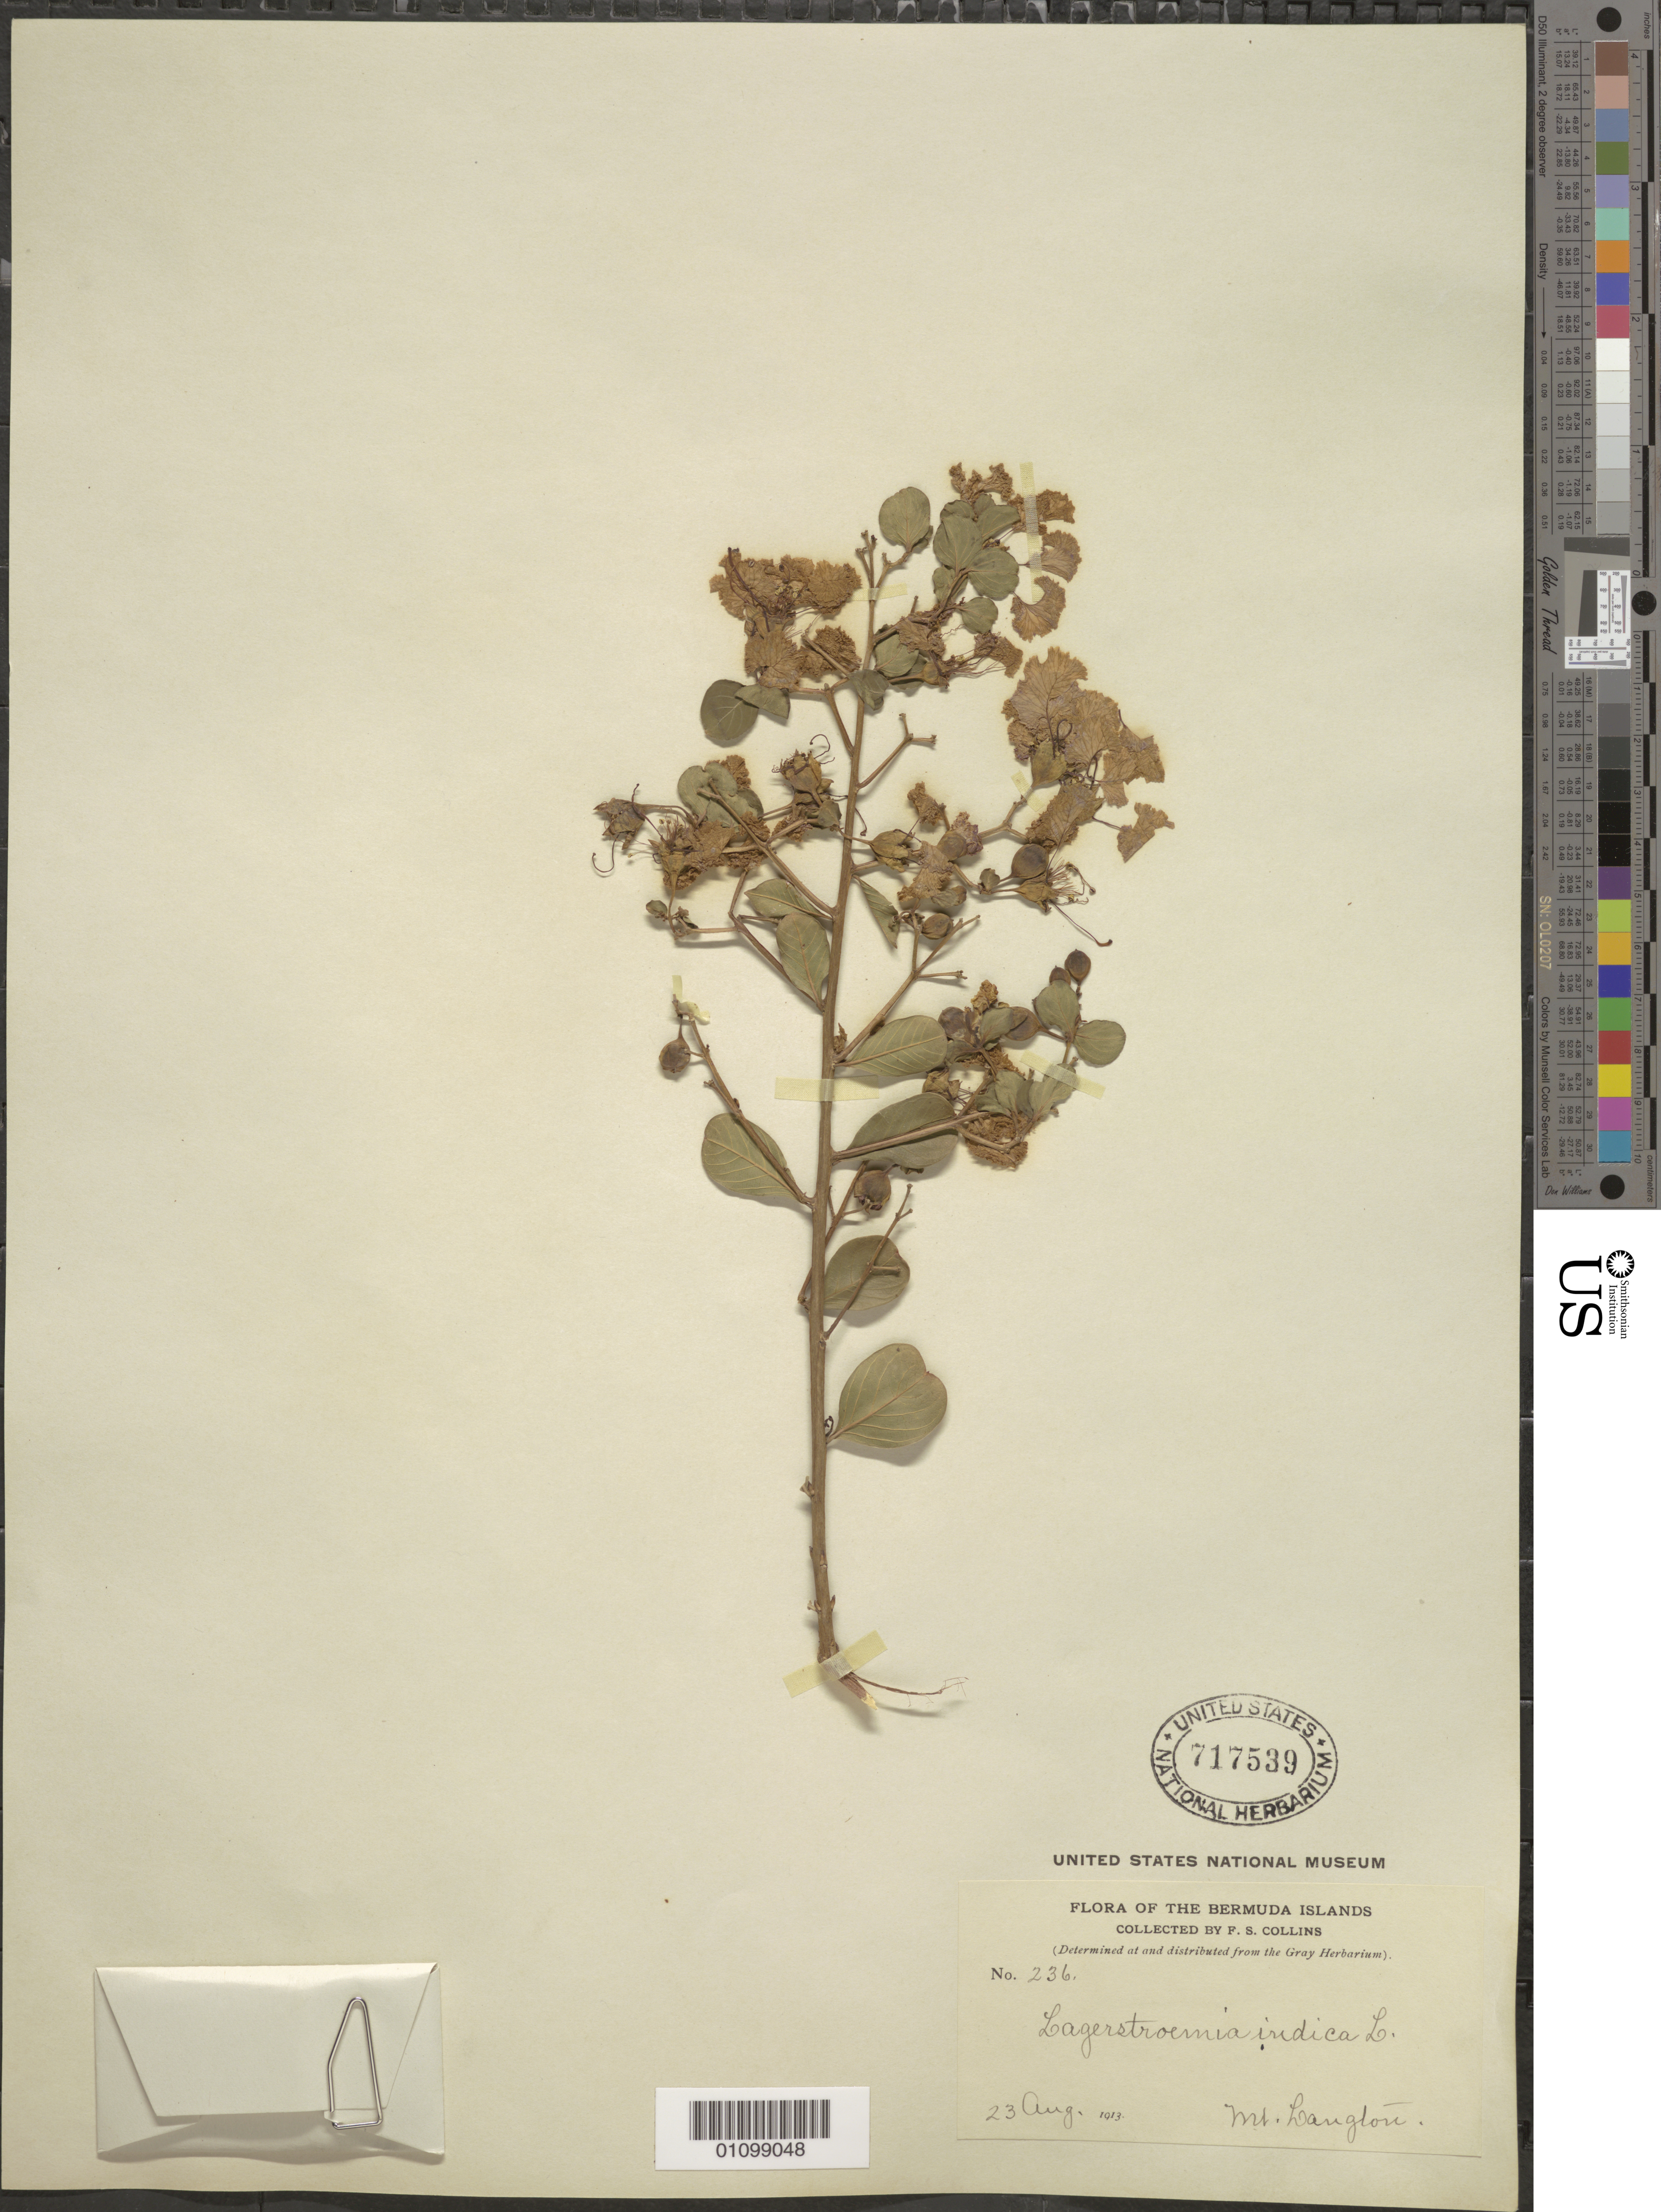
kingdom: Plantae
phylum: Tracheophyta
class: Magnoliopsida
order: Myrtales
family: Lythraceae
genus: Lagerstroemia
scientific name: Lagerstroemia indica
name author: L.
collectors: F. Collins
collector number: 236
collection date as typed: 23 Aug 1913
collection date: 1913-08-23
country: Bermuda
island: Bermuda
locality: Mt. Laugton.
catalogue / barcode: US 717539